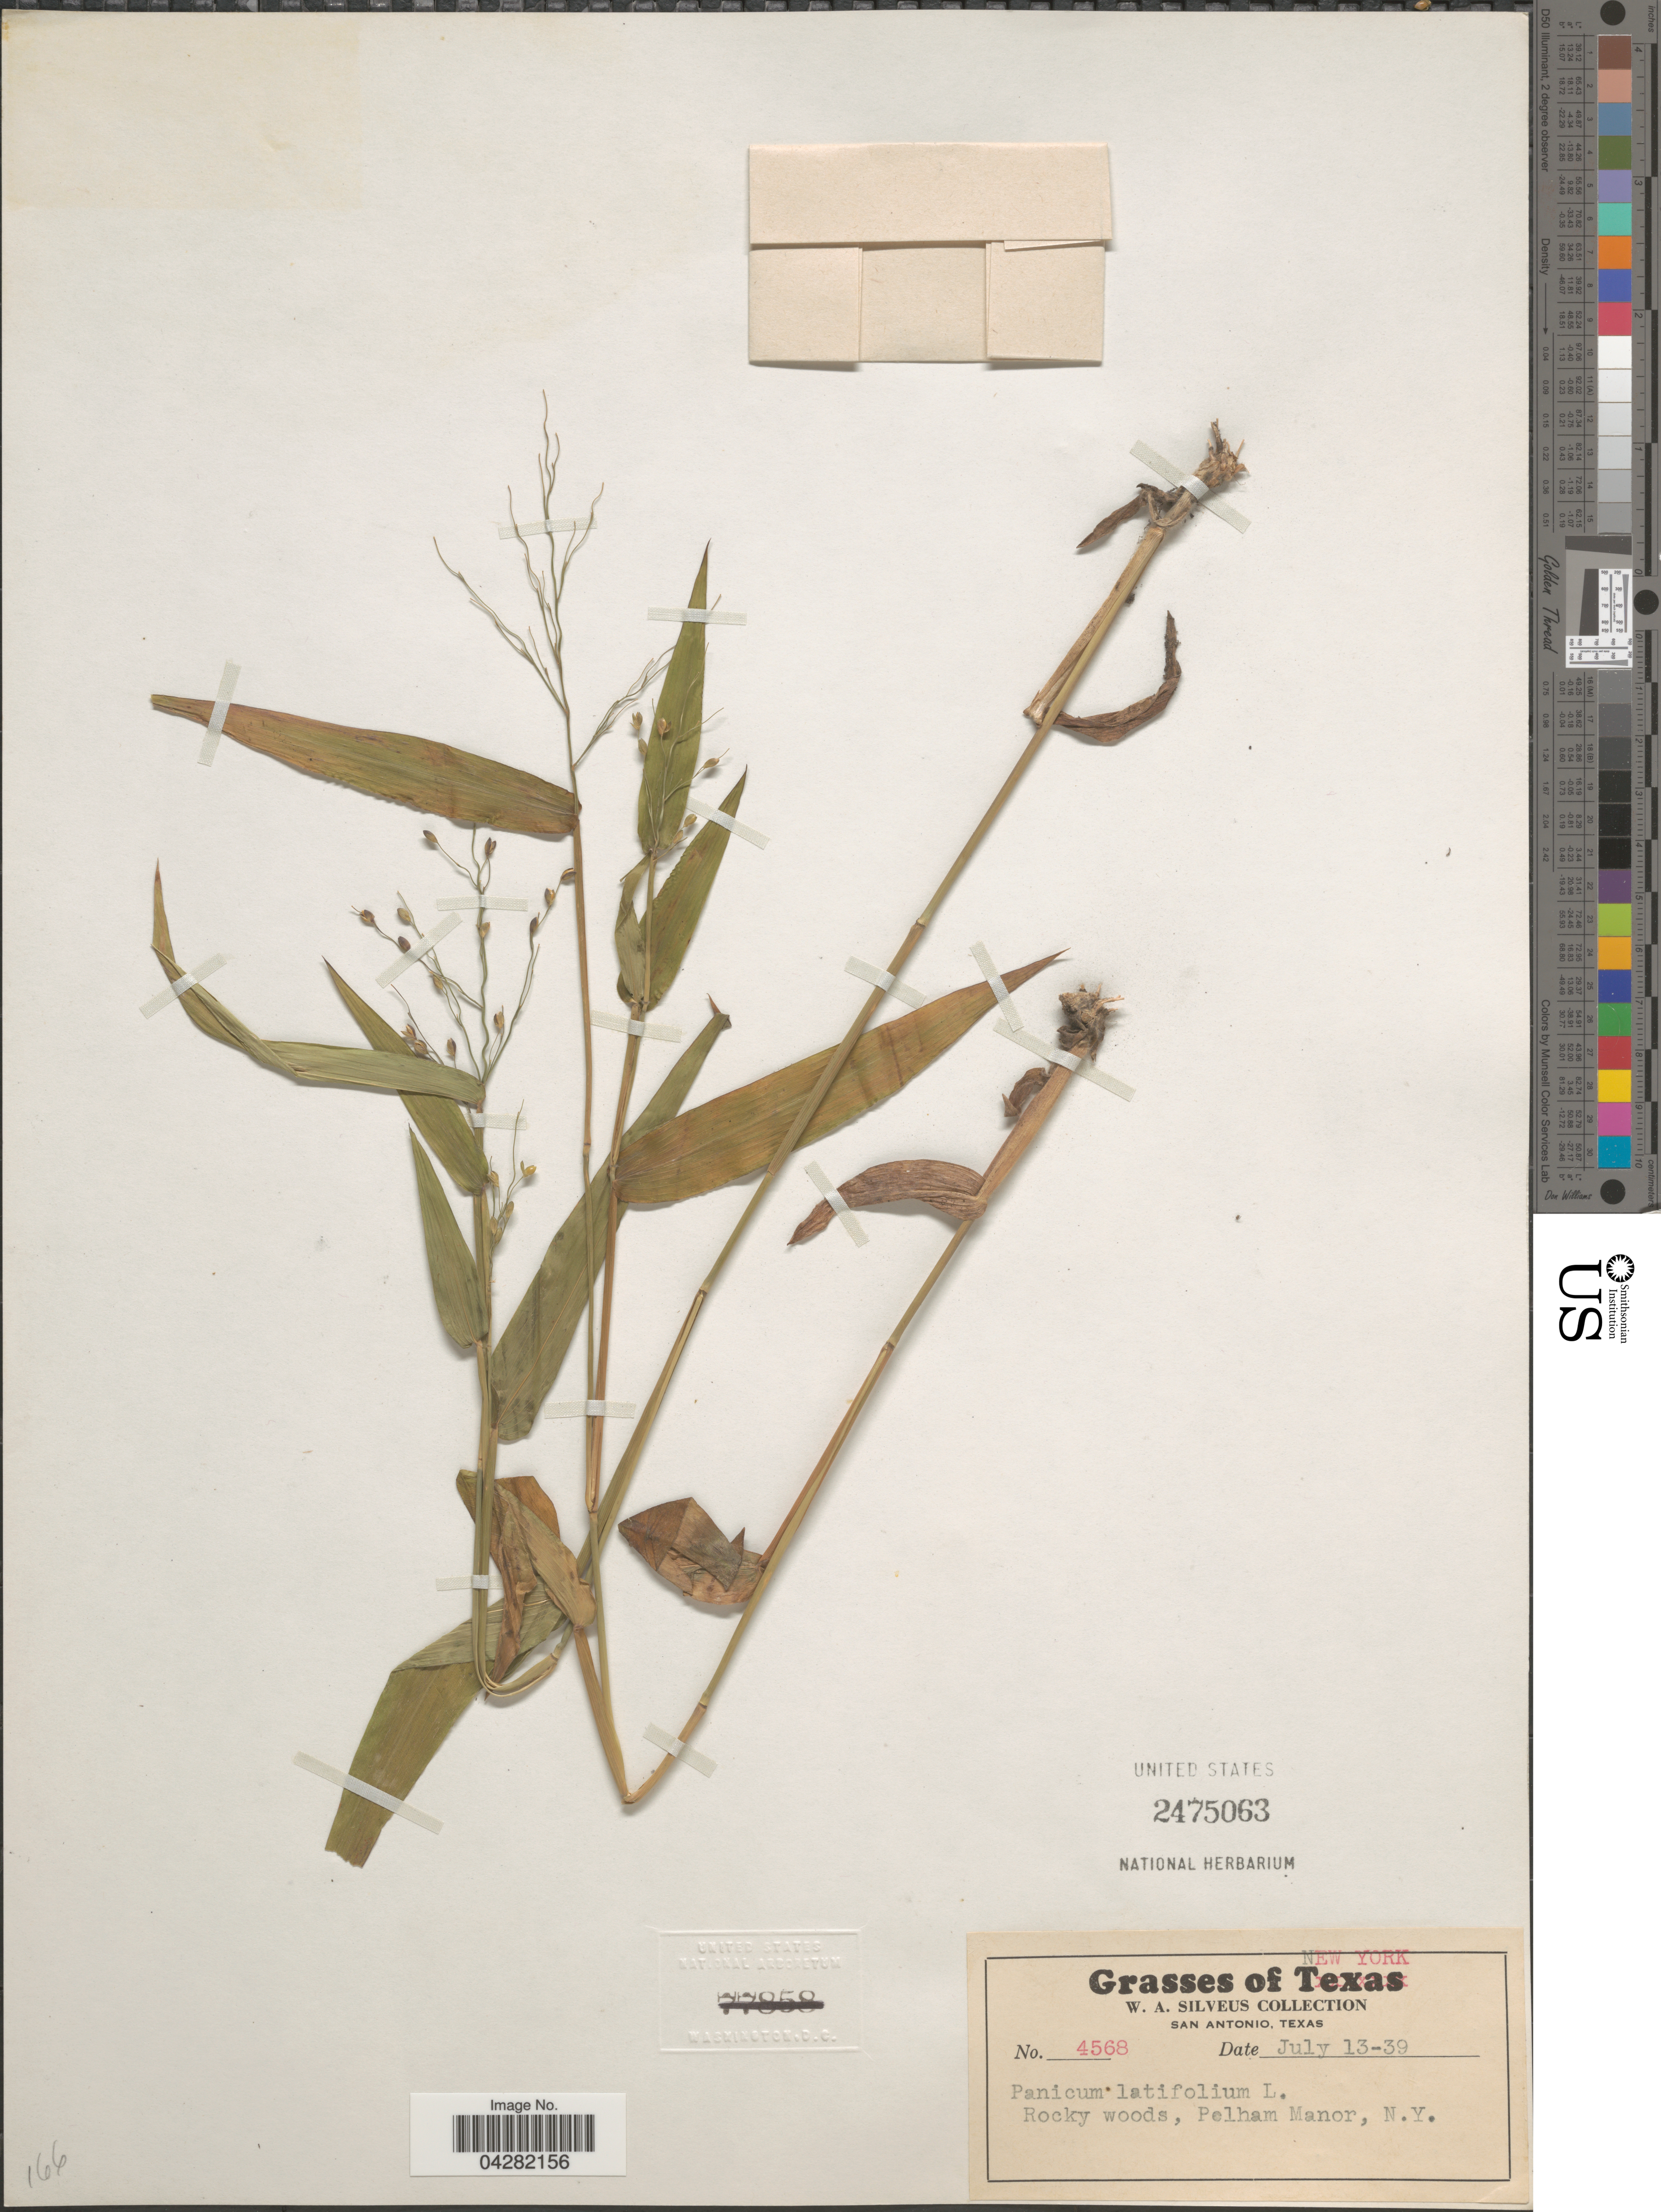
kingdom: Plantae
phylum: Tracheophyta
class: Liliopsida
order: Poales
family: Poaceae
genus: Dichanthelium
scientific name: Dichanthelium latifolium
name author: (L.) Harvill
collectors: W. Silveus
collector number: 4568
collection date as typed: Transcribed d/m/y: 13/7/39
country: United States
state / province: New York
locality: Rocky woods, Pelham Manor.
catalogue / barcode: US 2475063